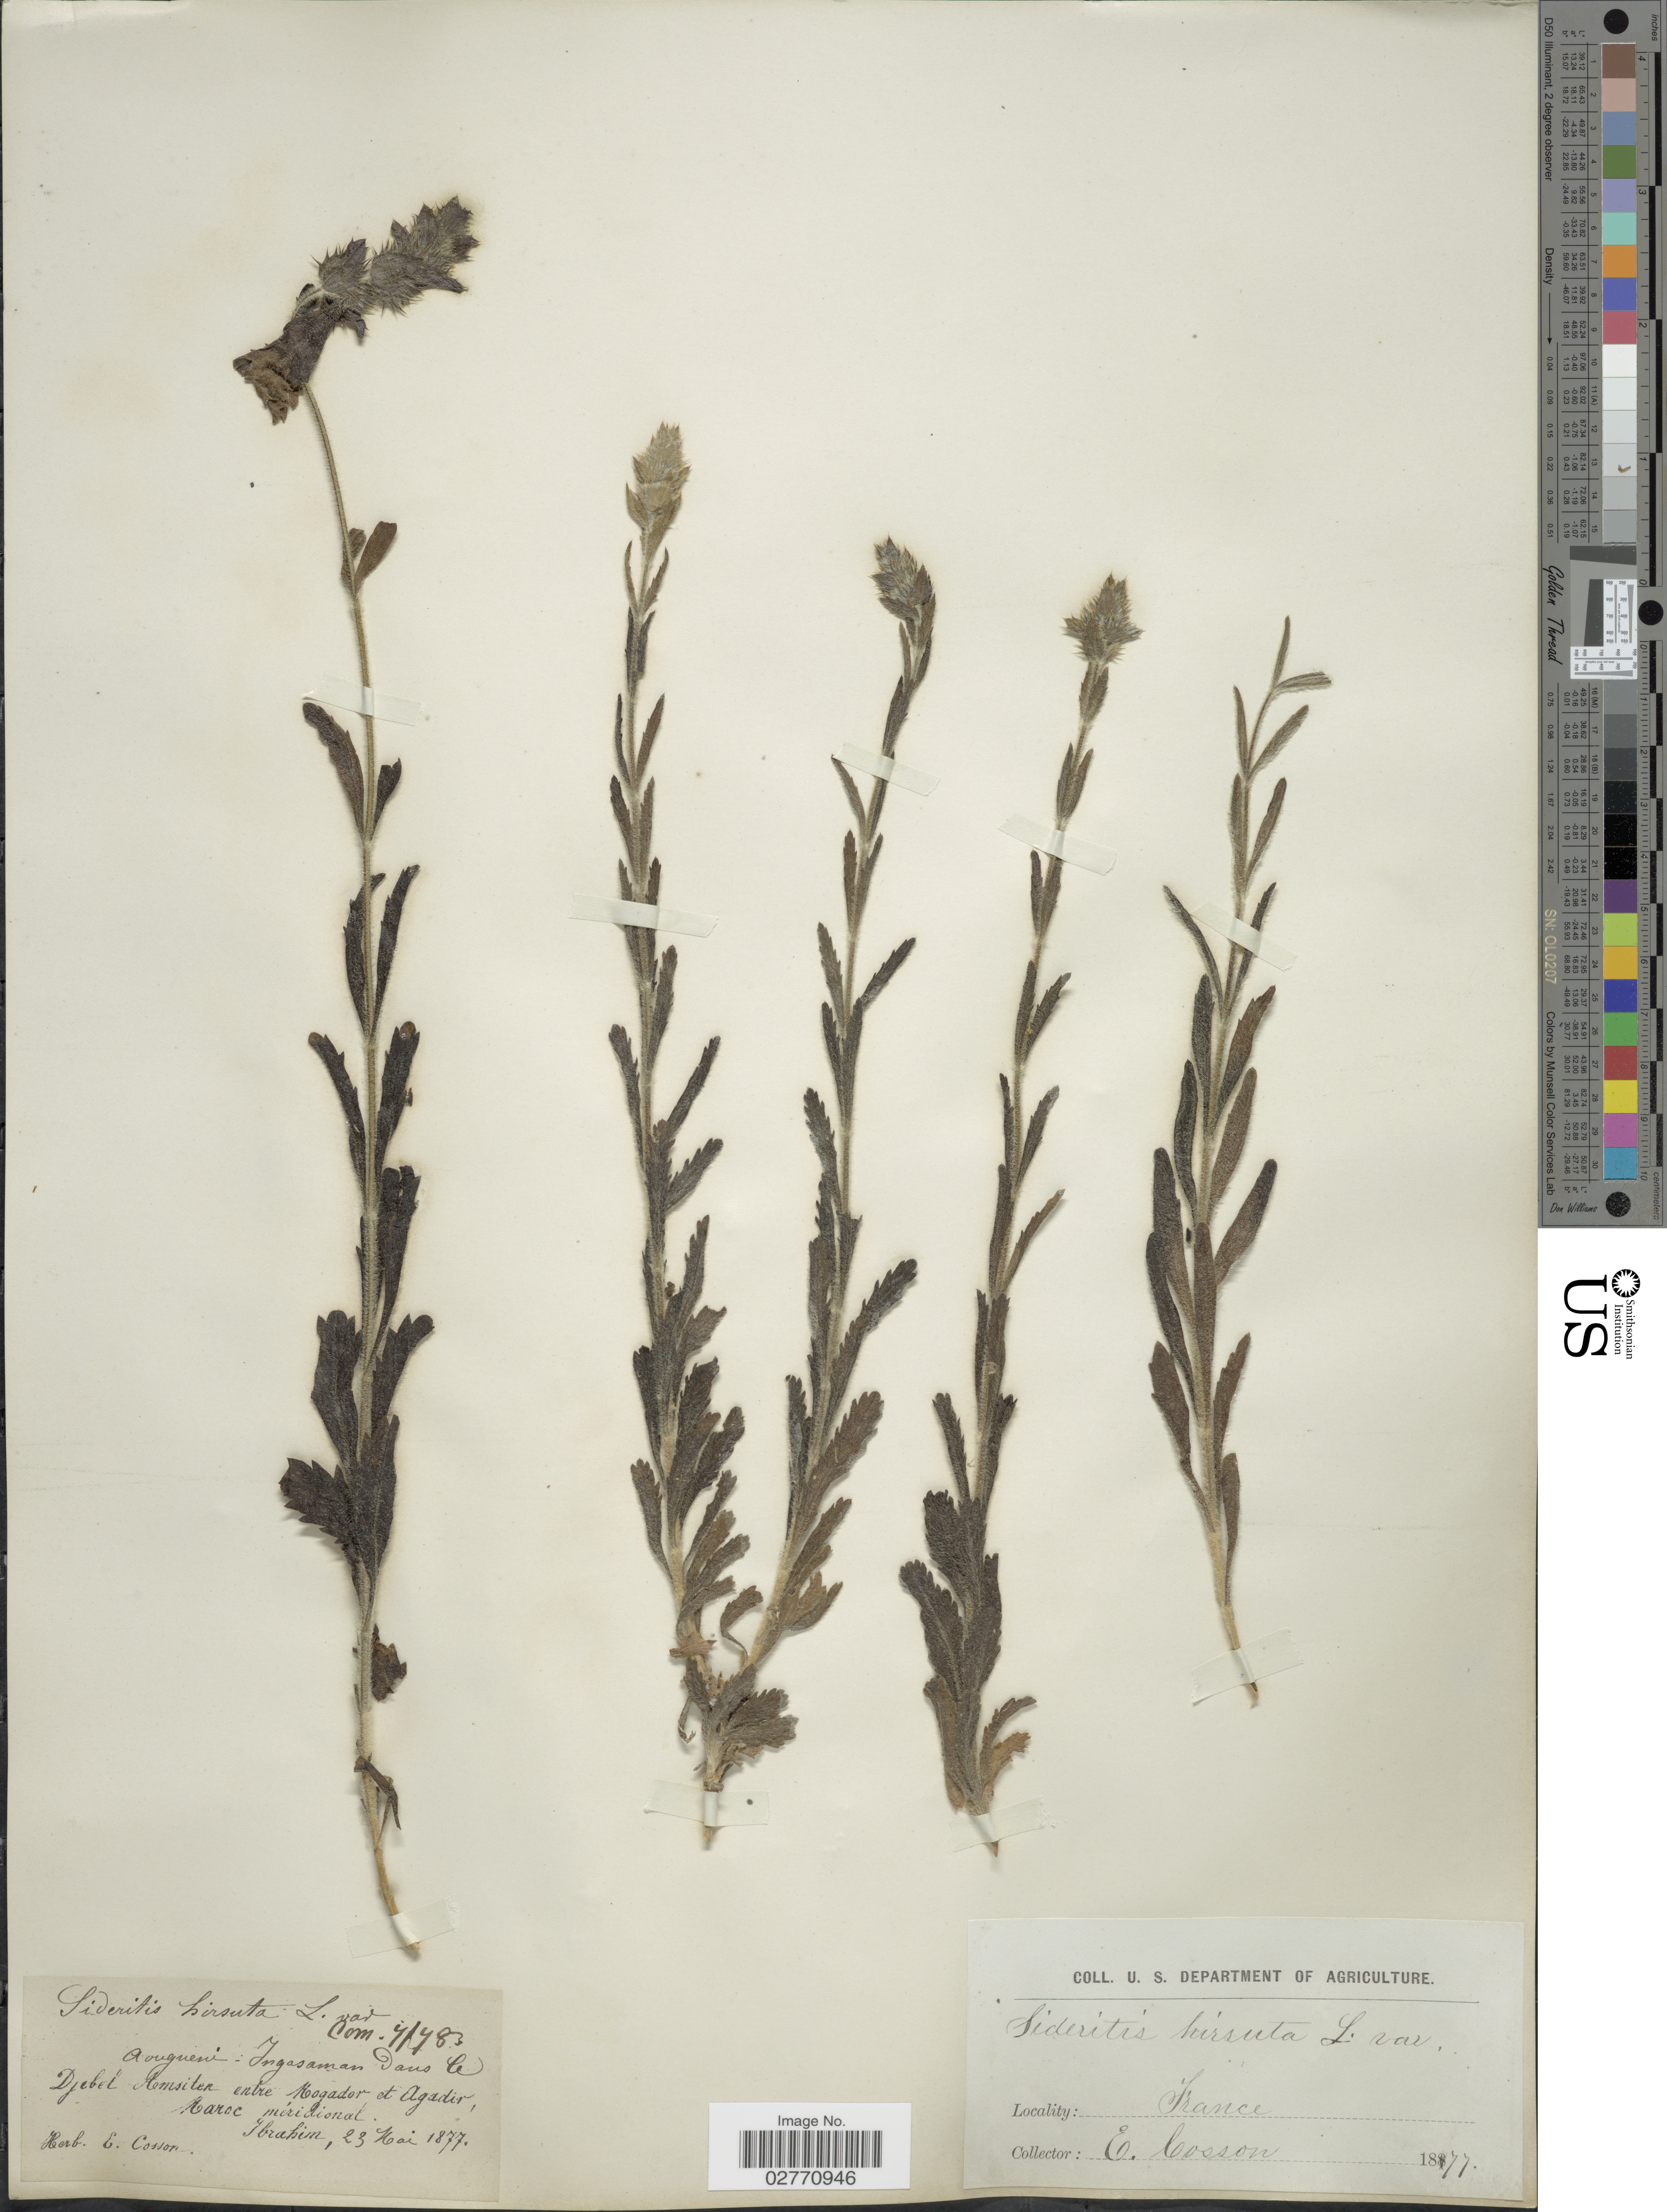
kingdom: Plantae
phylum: Tracheophyta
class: Magnoliopsida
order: Lamiales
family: Lamiaceae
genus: Sideritis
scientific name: Sideritis hirsuta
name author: L.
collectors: -. Ibrahim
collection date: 1877-05-23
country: Morocco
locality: Djebel Amsiten entre Nogador et Agadir, Maroc méridional. Ibrahim.